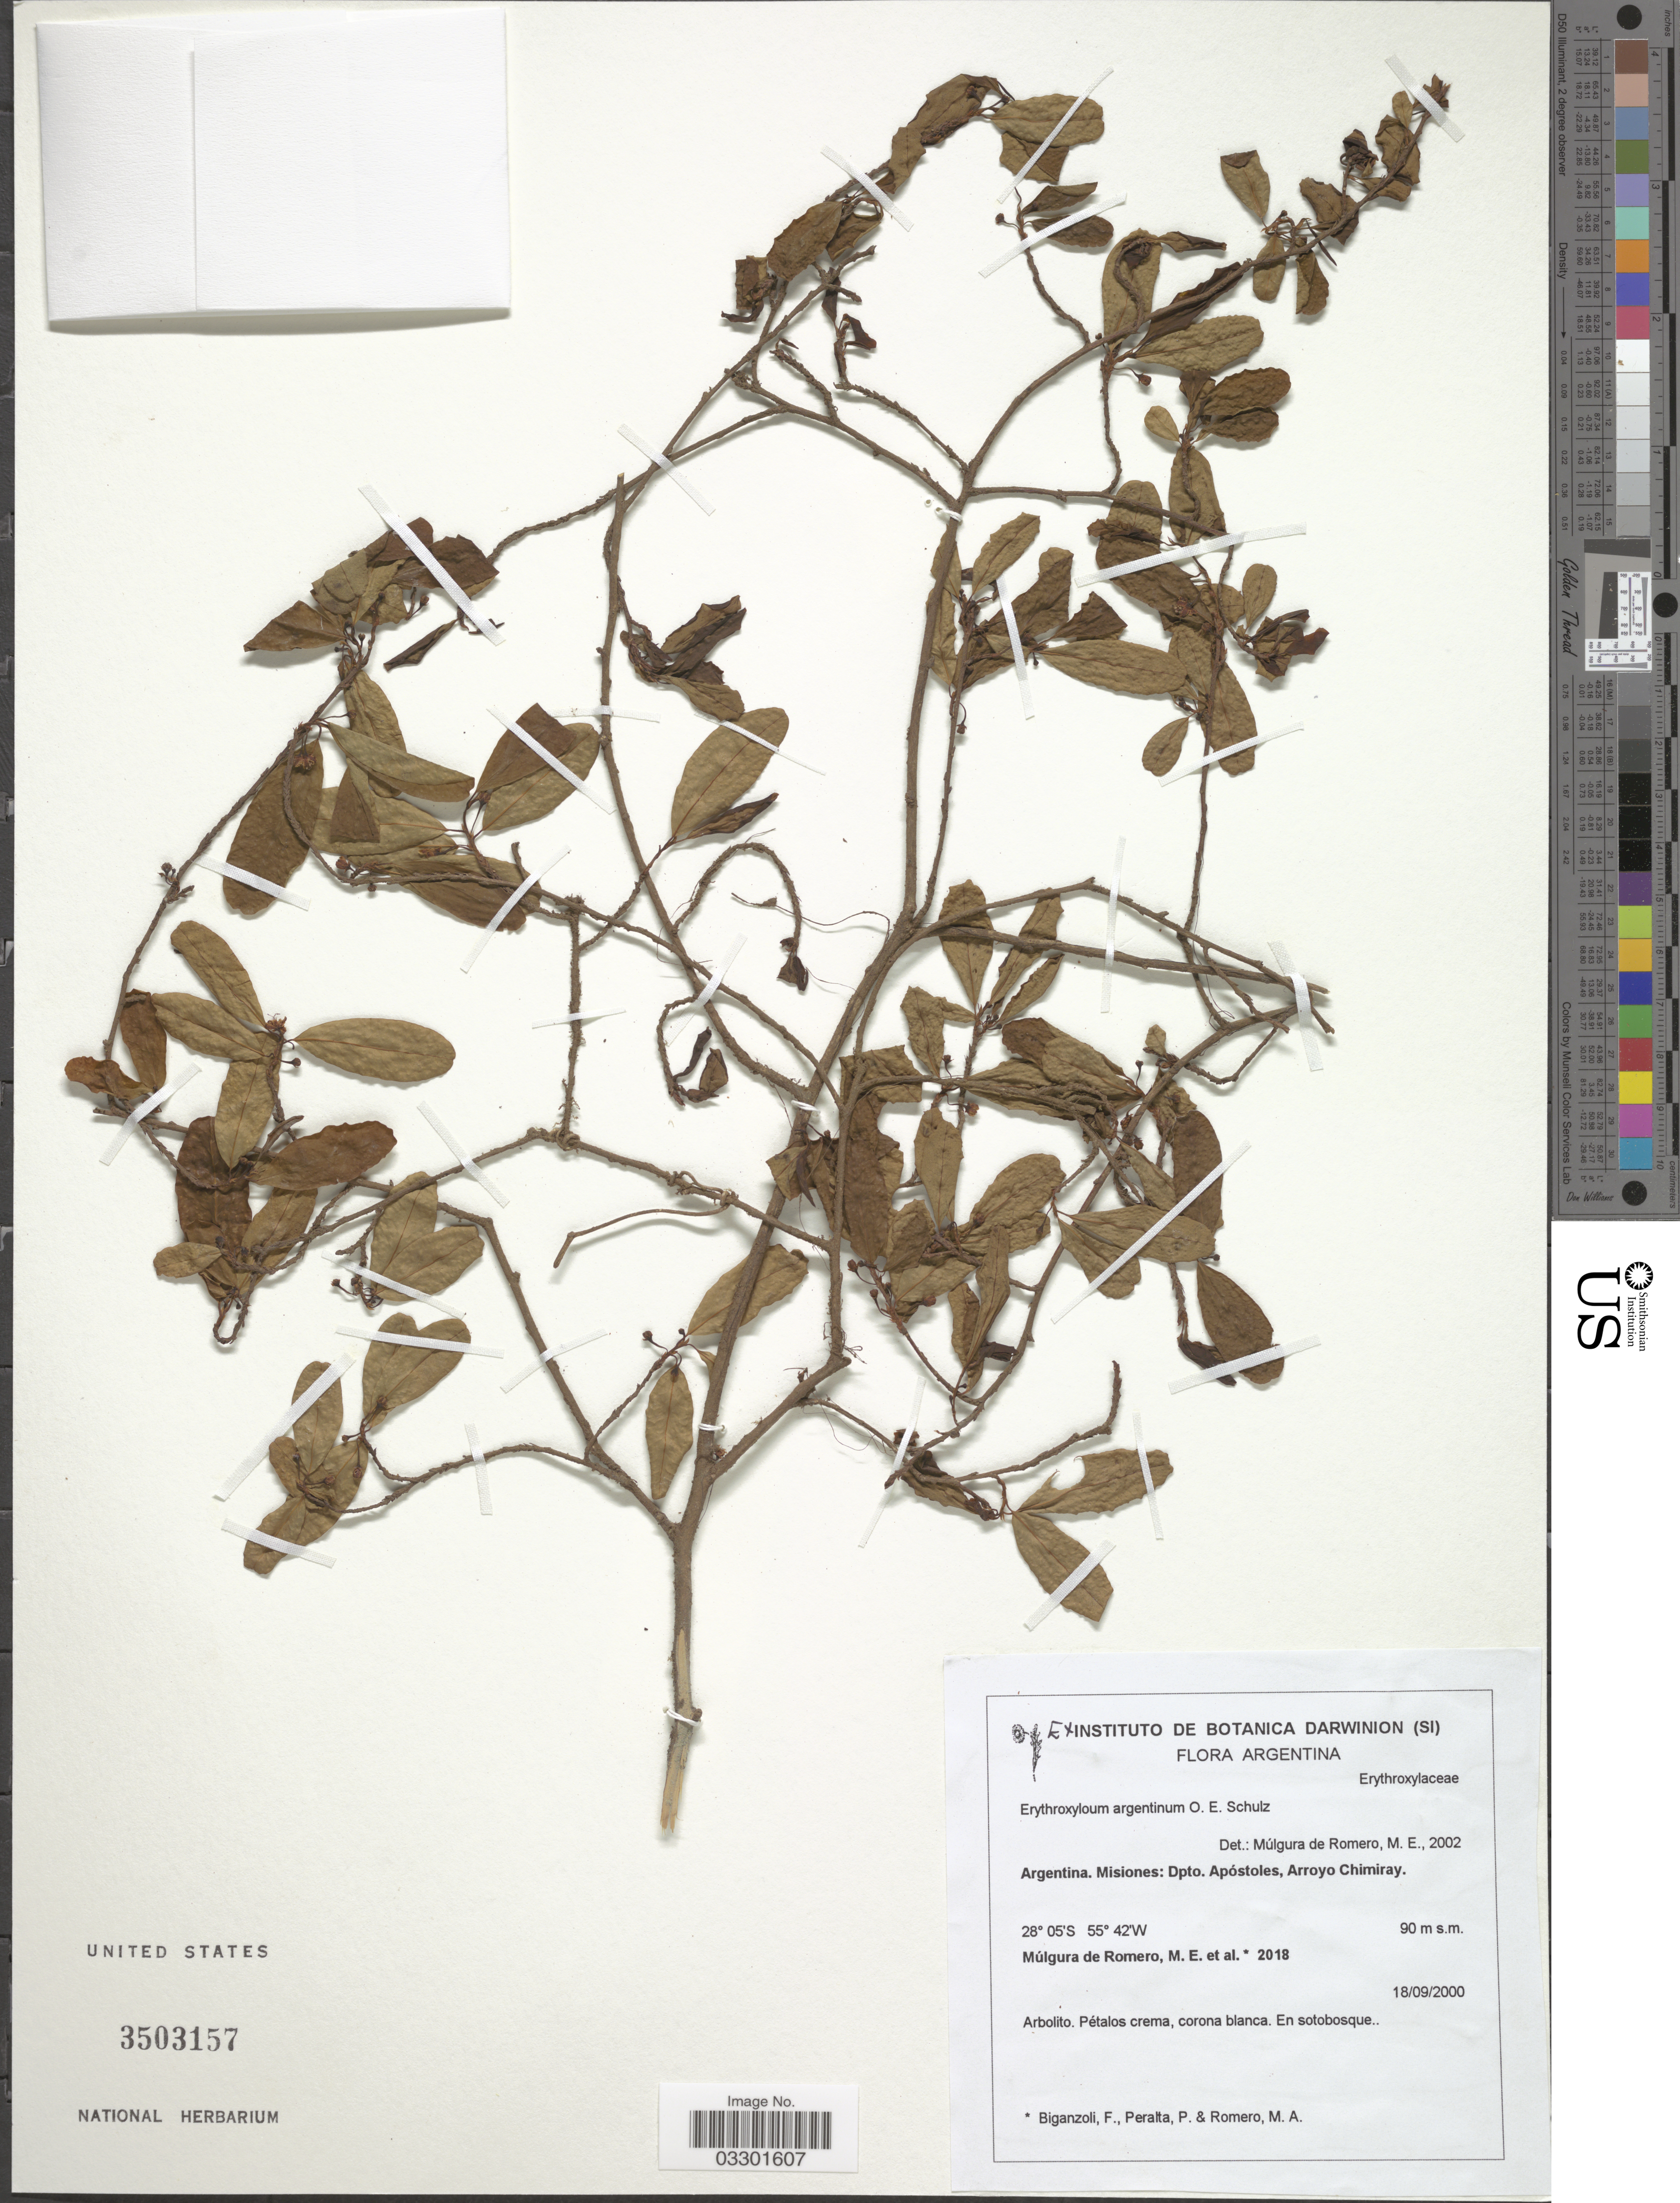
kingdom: Plantae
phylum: Tracheophyta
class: Magnoliopsida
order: Malpighiales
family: Erythroxylaceae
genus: Erythroxylum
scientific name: Erythroxylum argentinum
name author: O.E. Schulz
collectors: M. E. Múlgura, F. Biganzoli, P. Peralta & M. Romero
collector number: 2018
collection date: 2000-09-18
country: Argentina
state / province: Misiones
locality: Dpto. Apóstoles, Arroyo Chimiray.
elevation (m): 90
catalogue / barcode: US 3503157